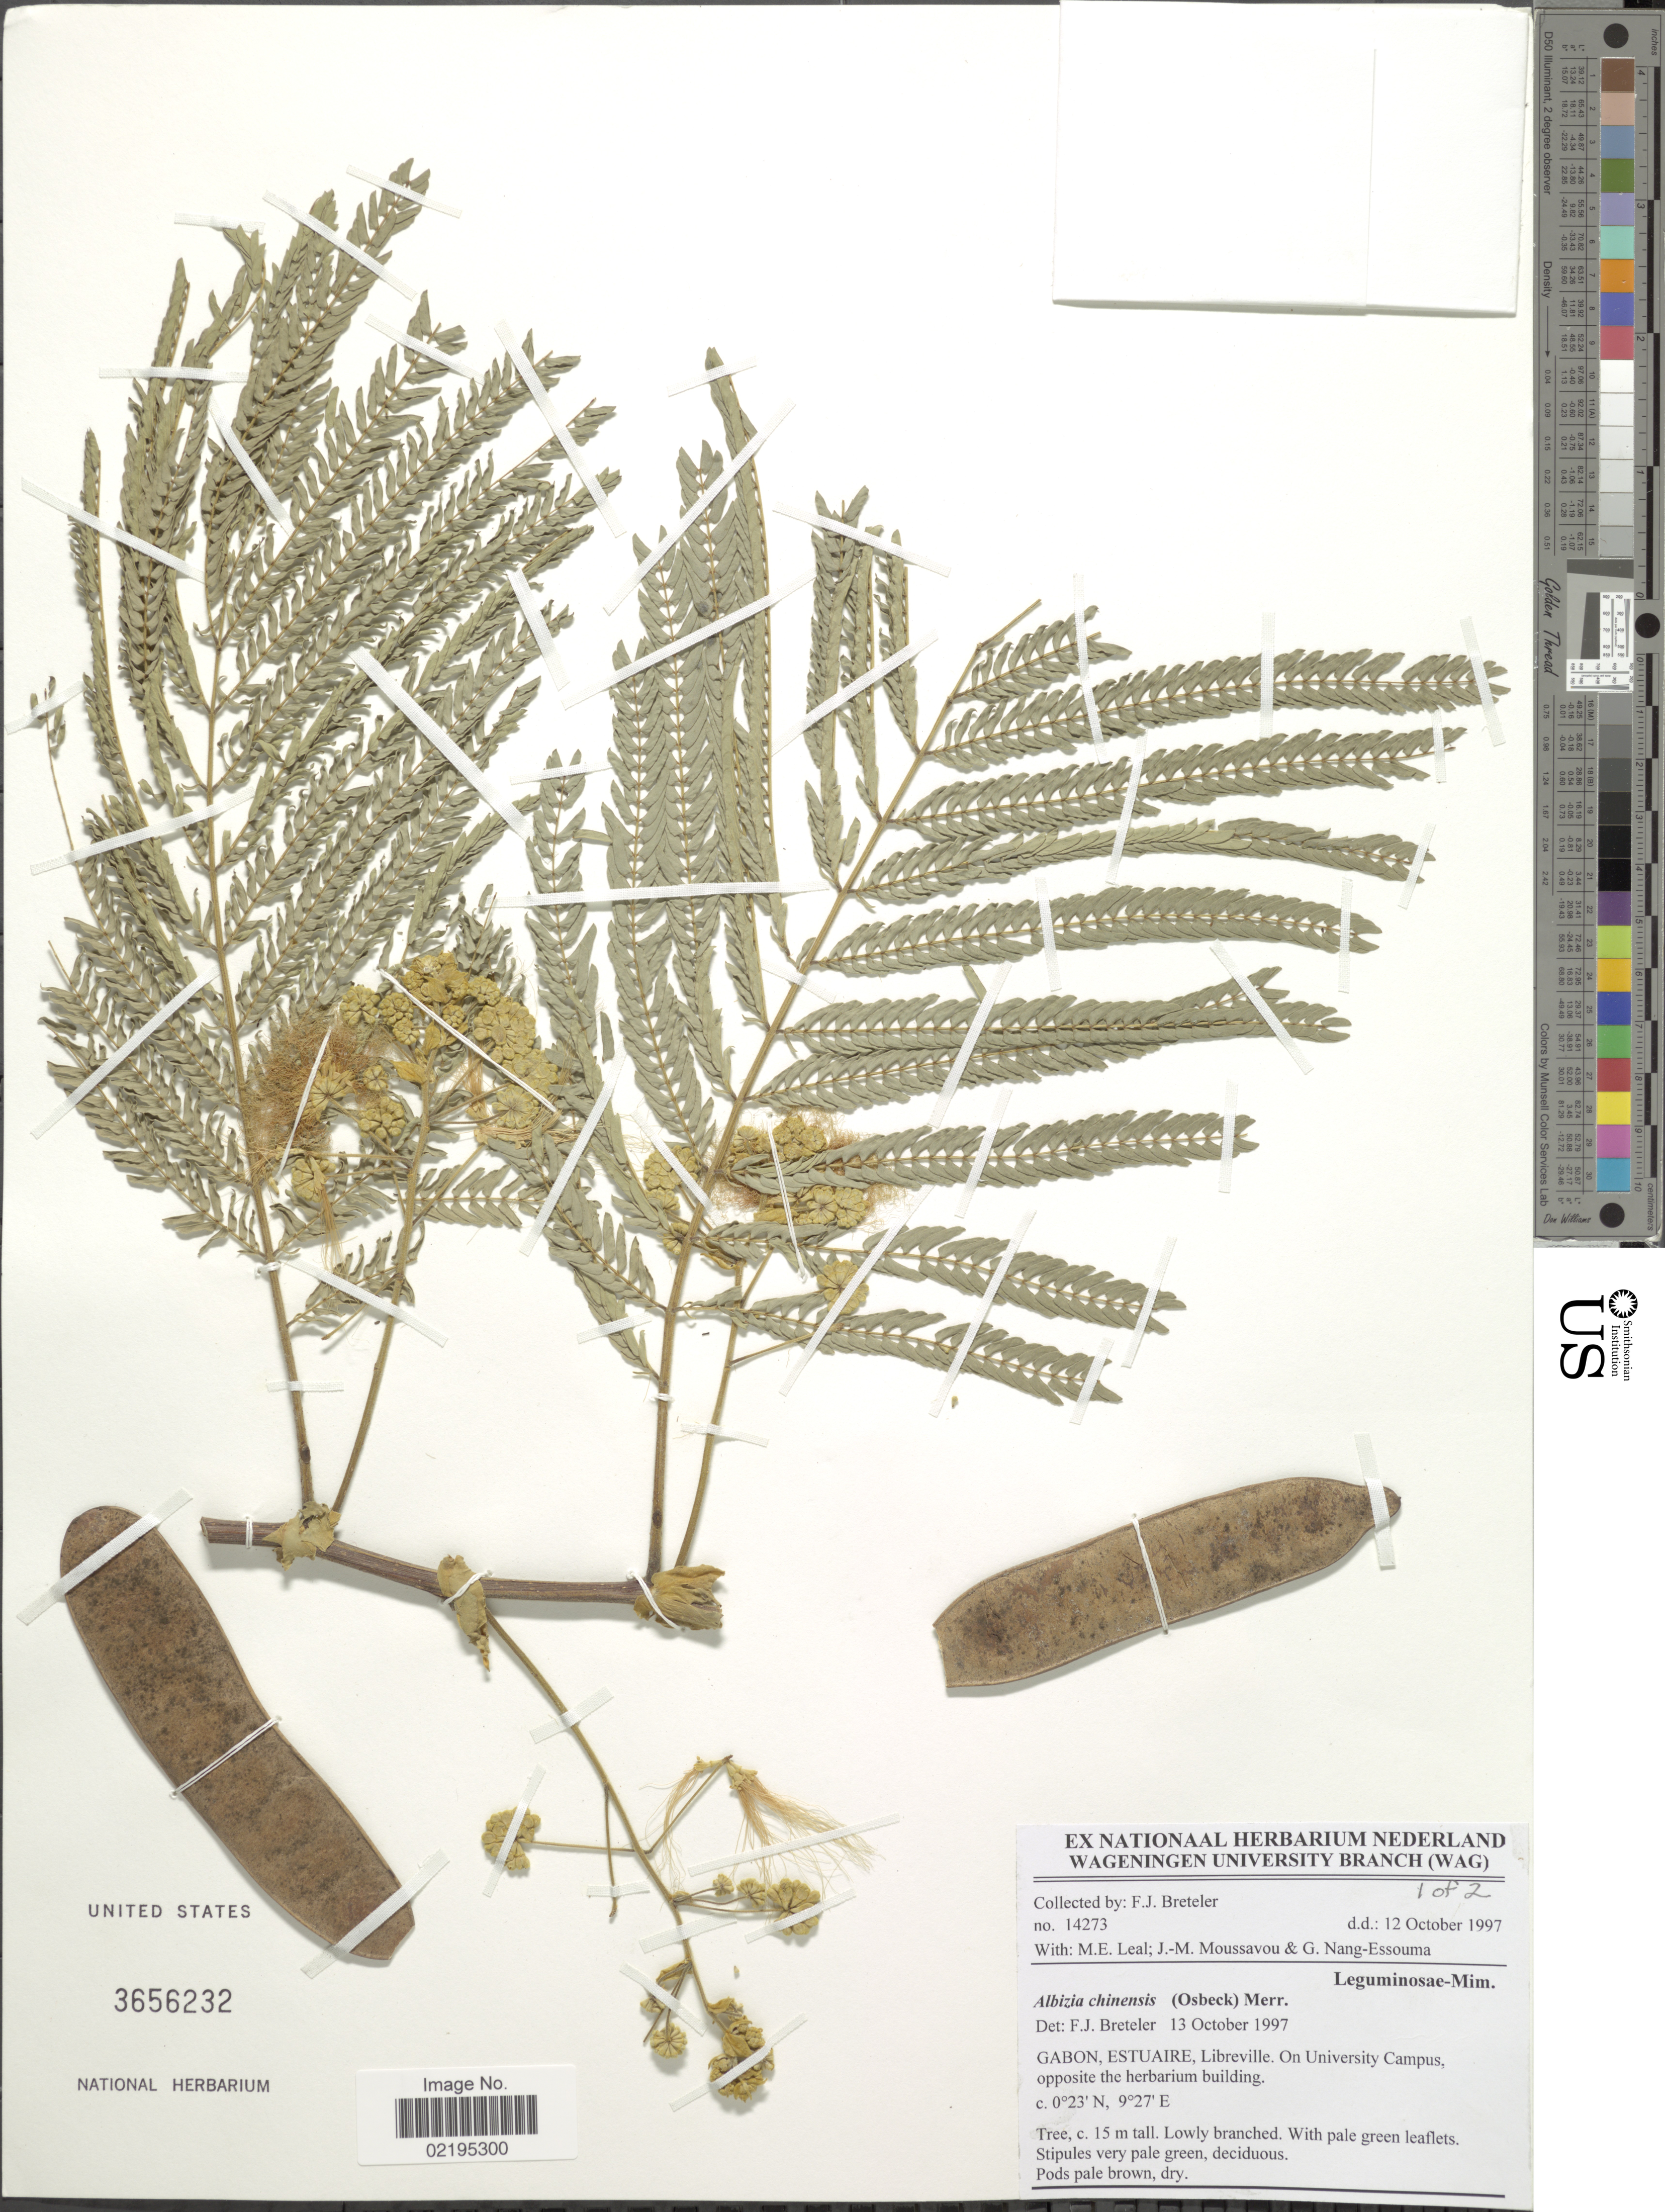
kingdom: Plantae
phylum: Tracheophyta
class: Magnoliopsida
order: Fabales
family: Fabaceae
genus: Albizia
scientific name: Albizia chinensis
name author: (Osbeck) Merr.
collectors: F. J. Breteler, M. E. Leal, J. Moussavou & G. Nang-Essouma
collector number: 14273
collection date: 1997-10-12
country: Gabon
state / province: Estuaire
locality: Libreville. On University Campus, opposite the herbarium building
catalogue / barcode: US 3656232